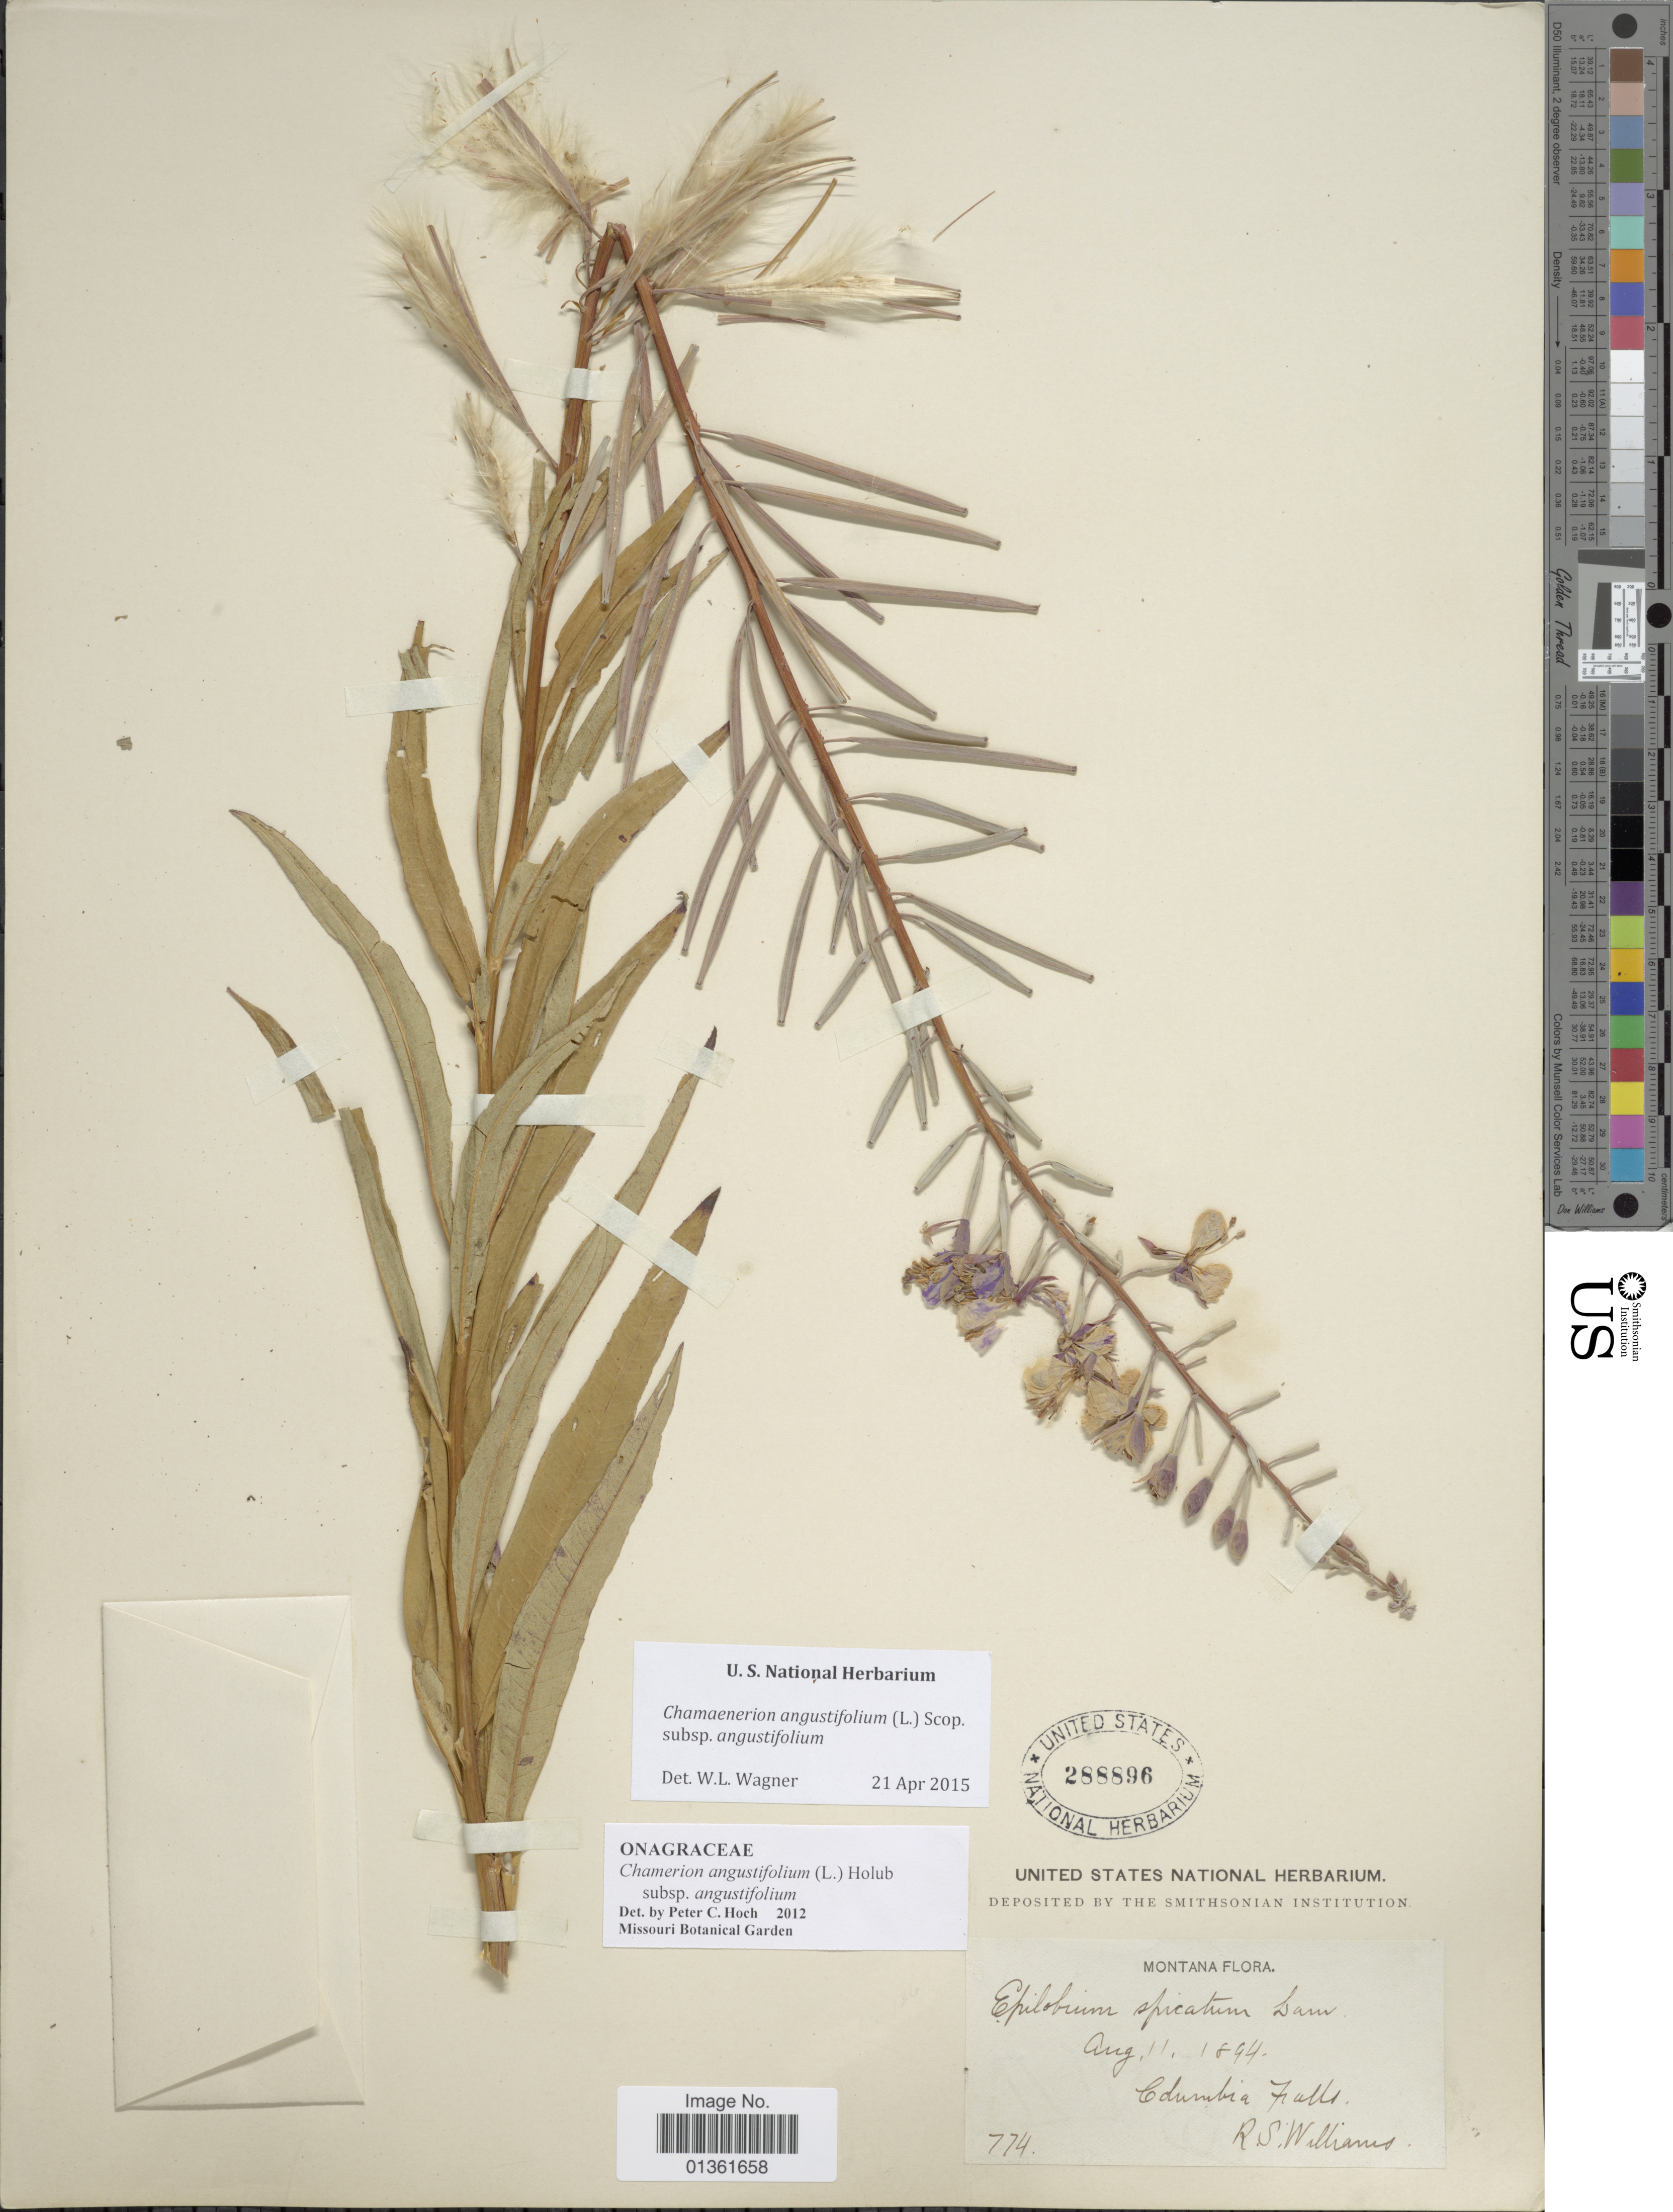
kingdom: Plantae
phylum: Tracheophyta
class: Magnoliopsida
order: Myrtales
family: Onagraceae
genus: Chamaenerion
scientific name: Chamaenerion angustifolium subsp. angustifolium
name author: (L.) Scop.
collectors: R. S. Williams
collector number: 774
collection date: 1894-08-11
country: United States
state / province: Montana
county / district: Flathead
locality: Columbia Falls.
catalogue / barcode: US 288896